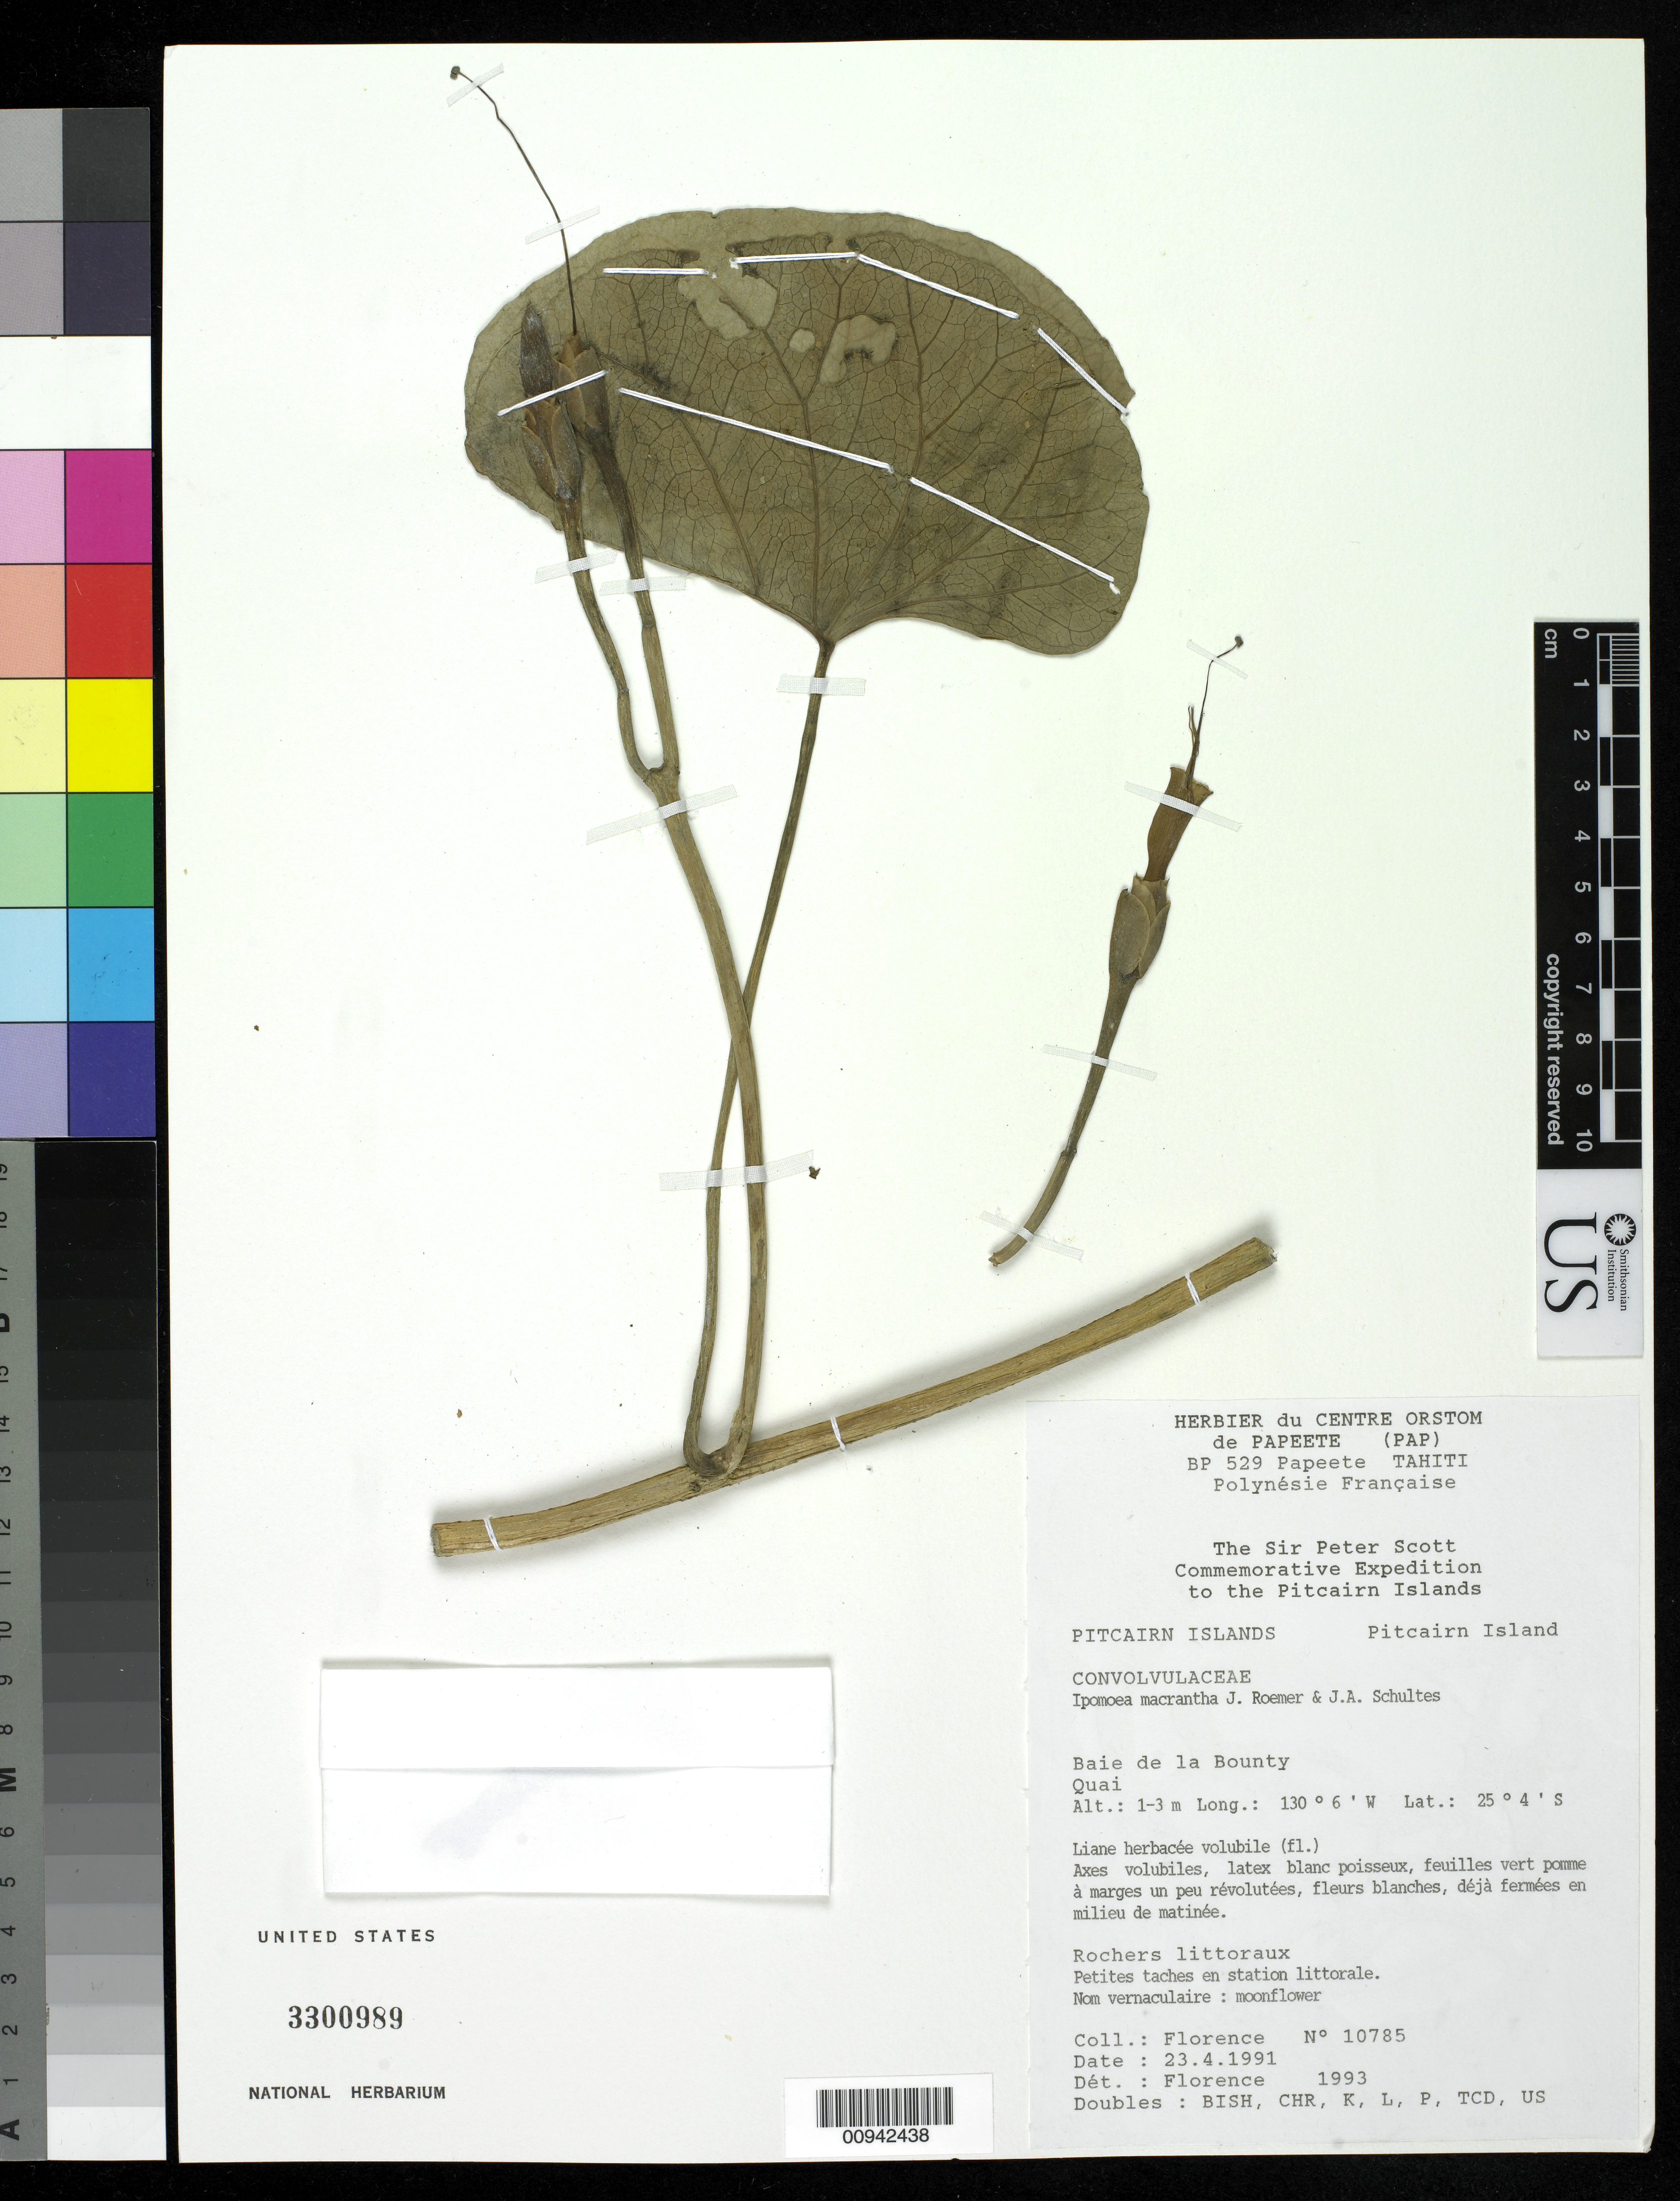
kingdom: Plantae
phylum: Tracheophyta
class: Magnoliopsida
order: Solanales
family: Convolvulaceae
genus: Operculina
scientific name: Operculina turpethum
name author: (L.) Silva Manso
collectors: J. Florence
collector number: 10785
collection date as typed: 23 Apr 1991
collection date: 1991-04-23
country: Pitcairn Islands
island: Pitcairn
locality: label written in French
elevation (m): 1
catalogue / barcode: US 3300989